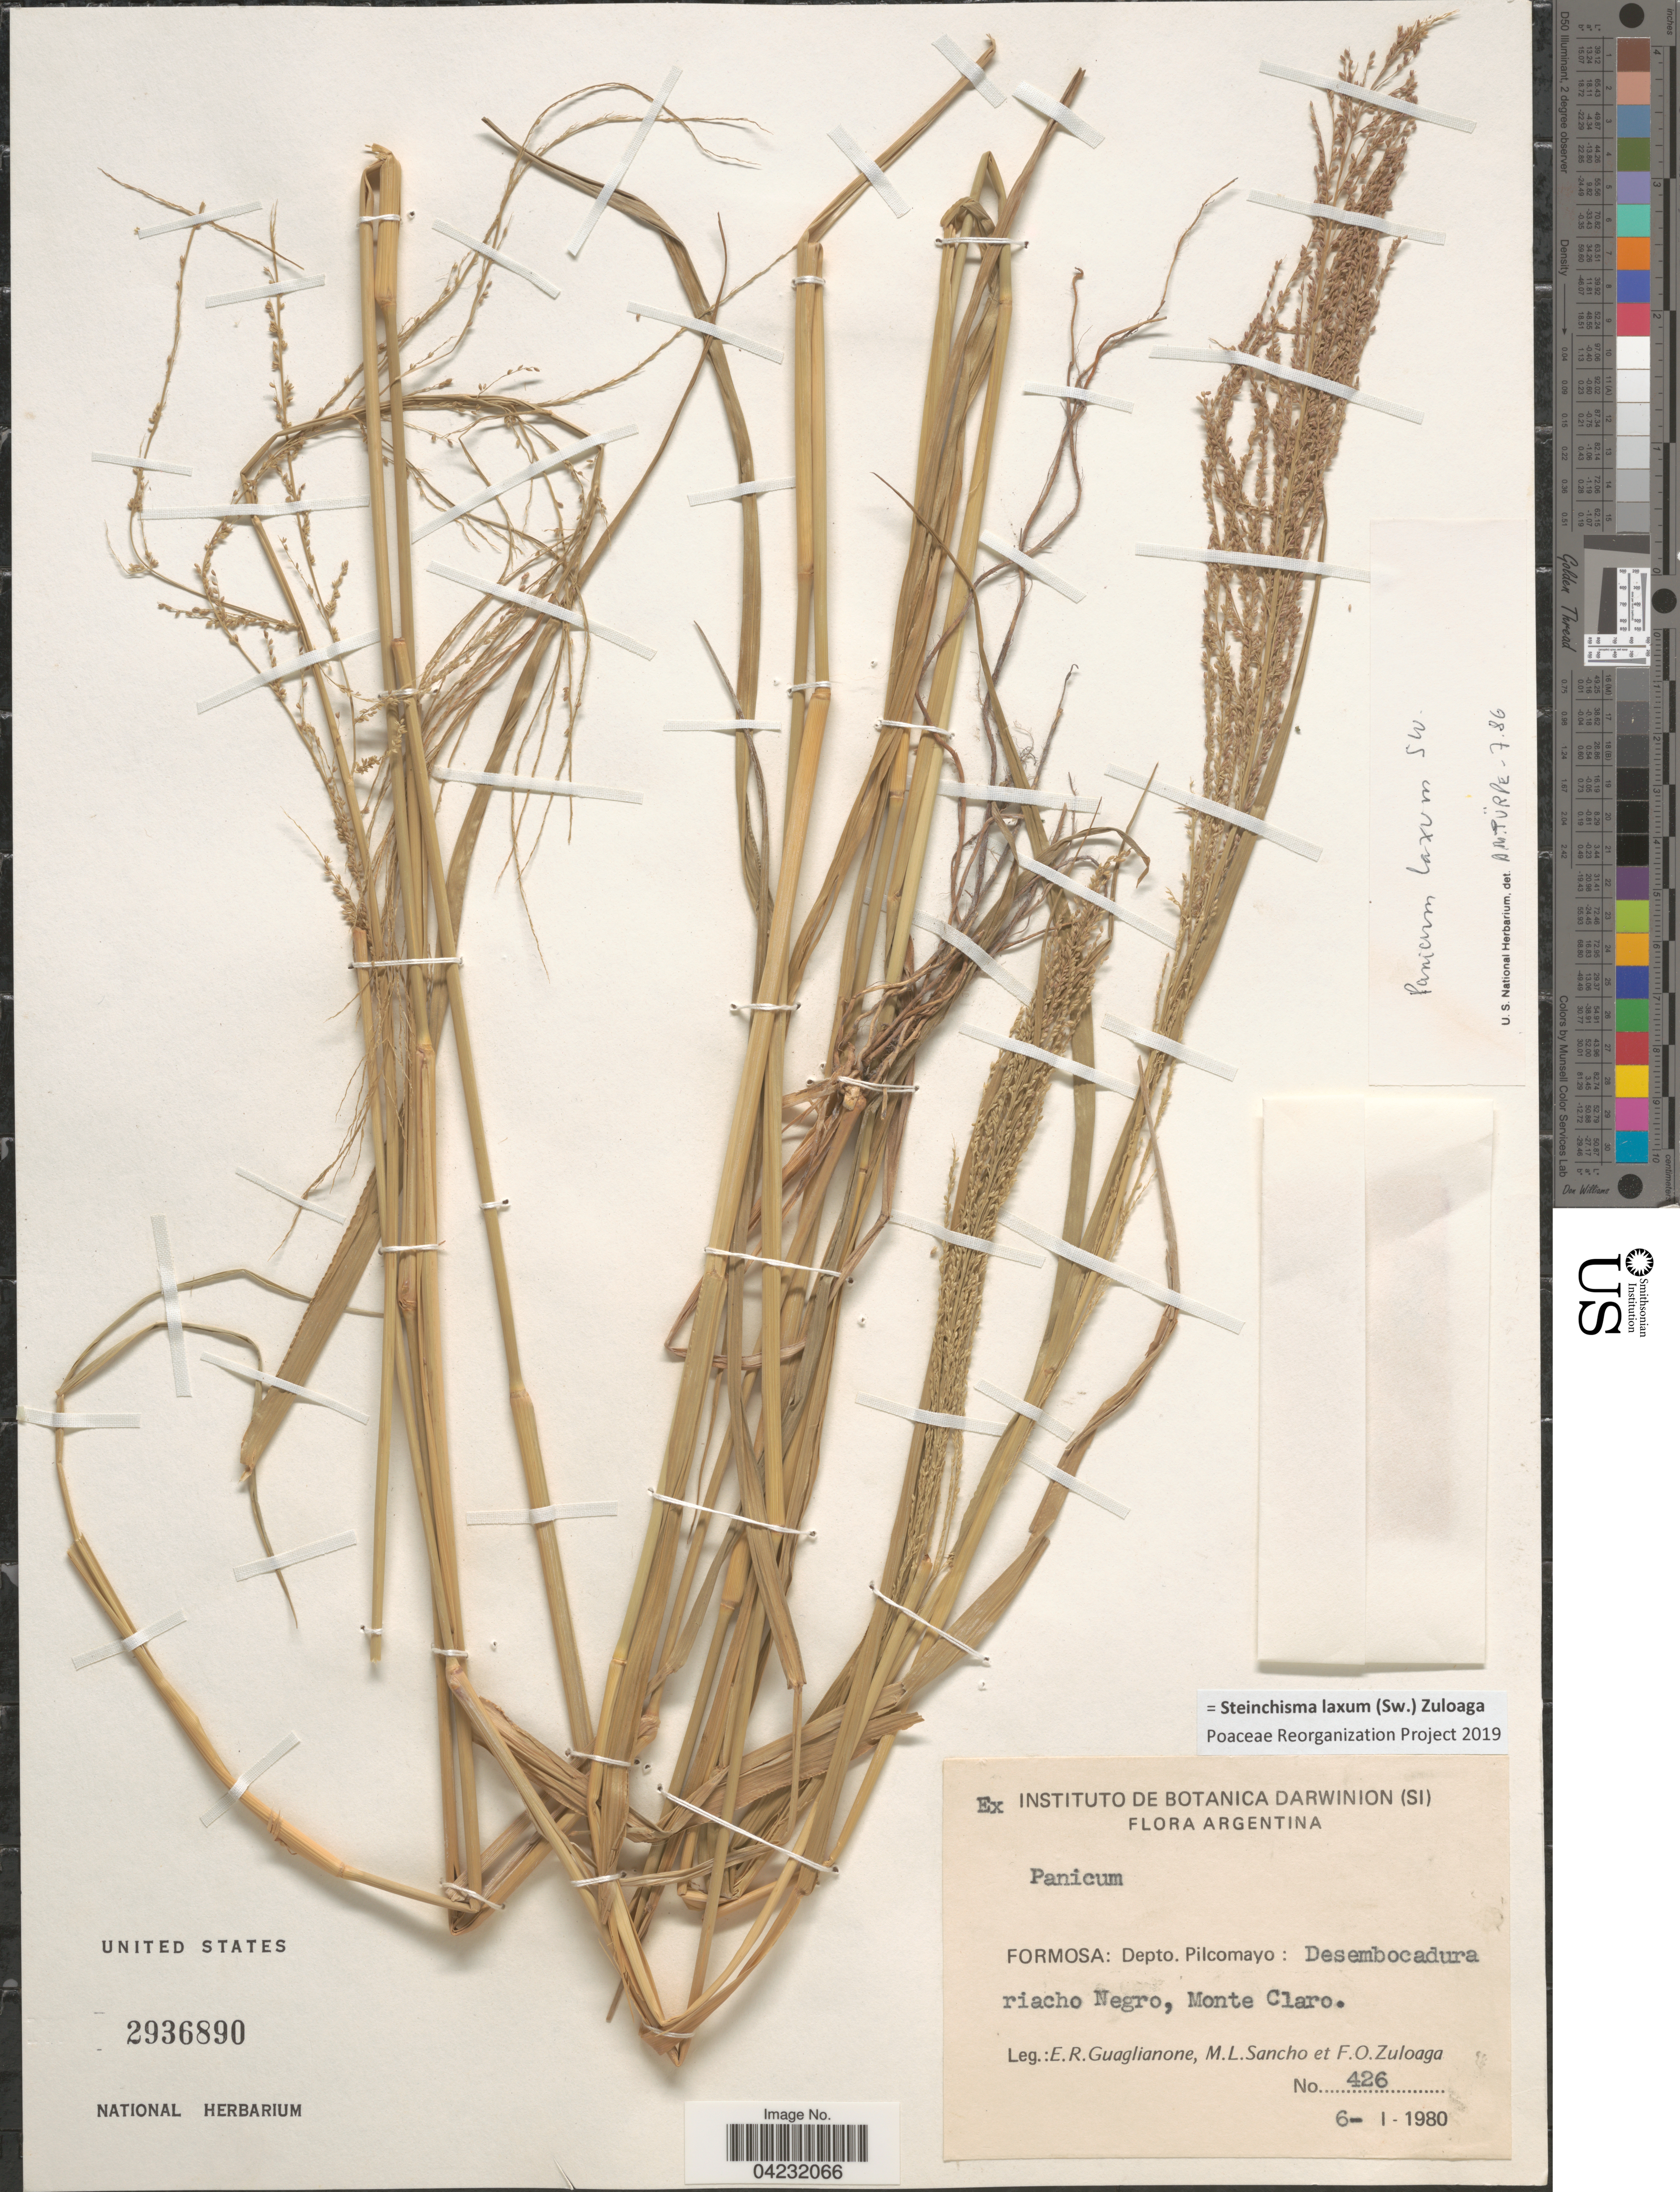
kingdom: Plantae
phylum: Tracheophyta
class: Liliopsida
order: Poales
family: Poaceae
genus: Steinchisma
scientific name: Steinchisma laxum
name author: (Sw.) Zuloaga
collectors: E. R. Guaglianone, M. L. Sancho & F. O. Zuloaga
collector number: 426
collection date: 1980-01-06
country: Argentina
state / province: Formosa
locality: Depto. Pilcomayo: Desembocadura. Riacho Negro, Monte Claro.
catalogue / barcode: US 2936890